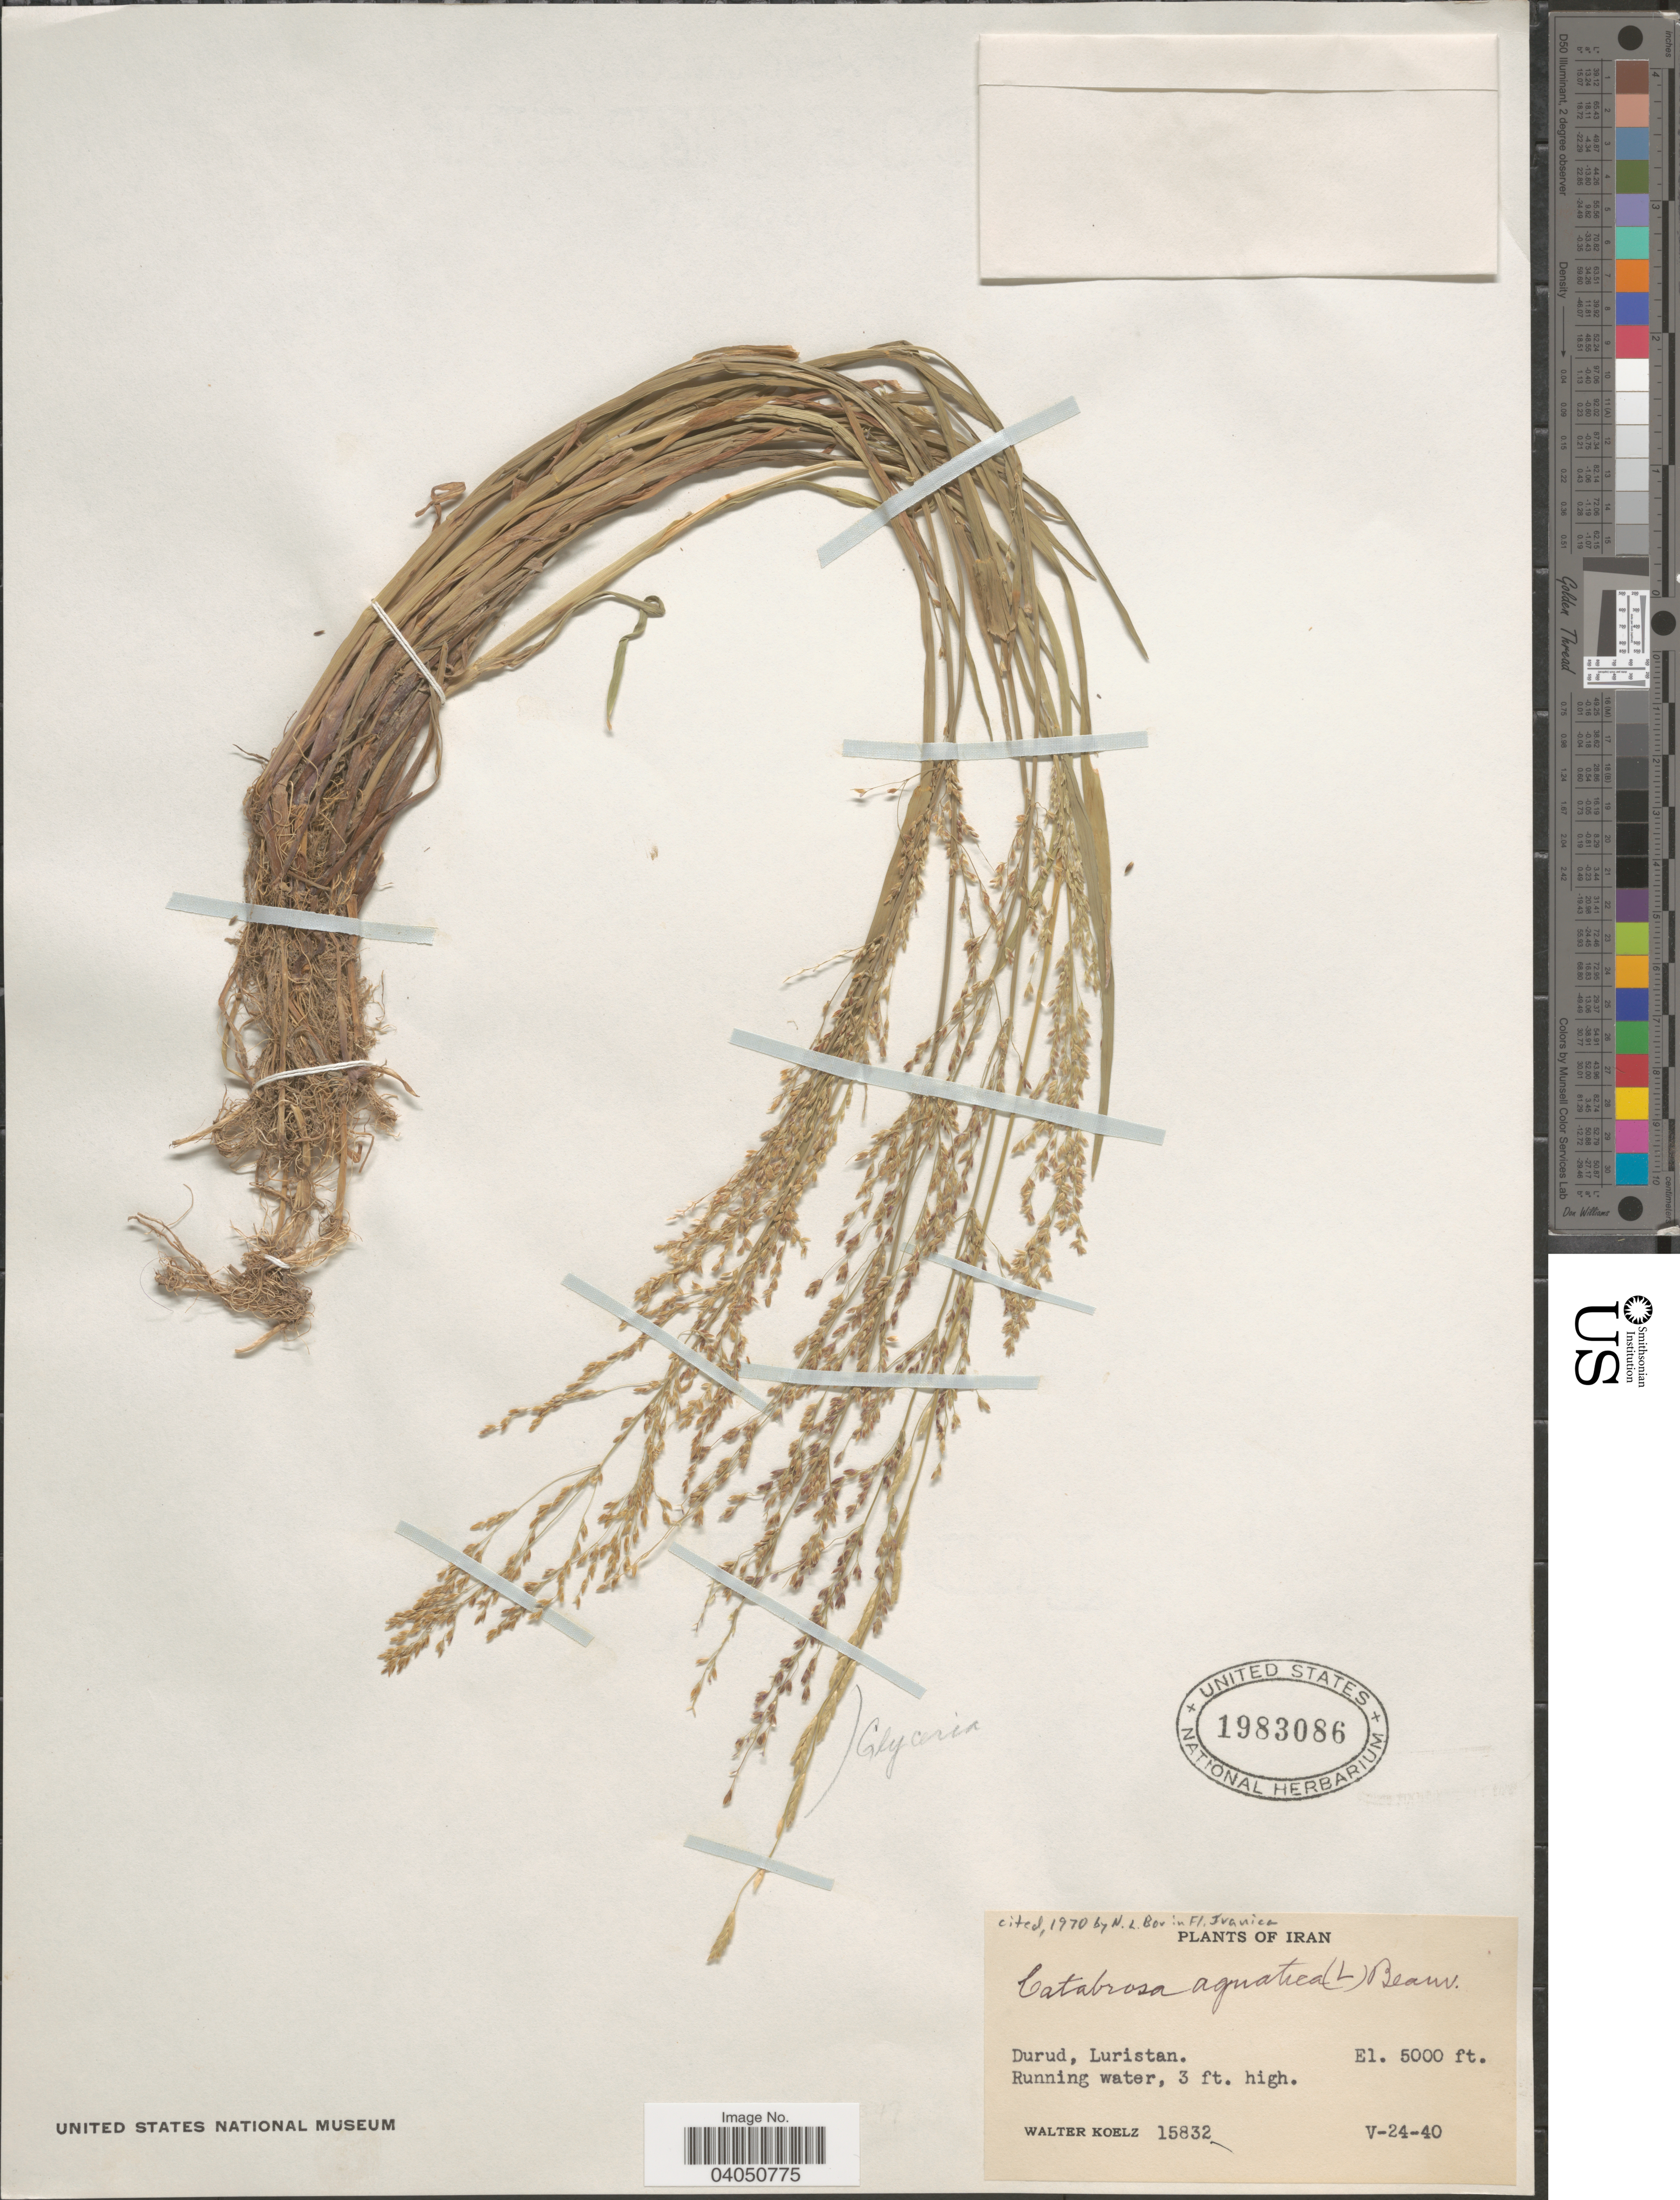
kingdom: Plantae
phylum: Tracheophyta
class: Liliopsida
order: Poales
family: Poaceae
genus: Catabrosa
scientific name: Catabrosa aquatica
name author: (L.) P. Beauv.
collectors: W. N. Koelz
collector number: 15832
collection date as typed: Transcribed d/m/y: 24/5/40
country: Iran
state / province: Lorestan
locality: Durud, Luristan.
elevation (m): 1524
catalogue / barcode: US 1983086